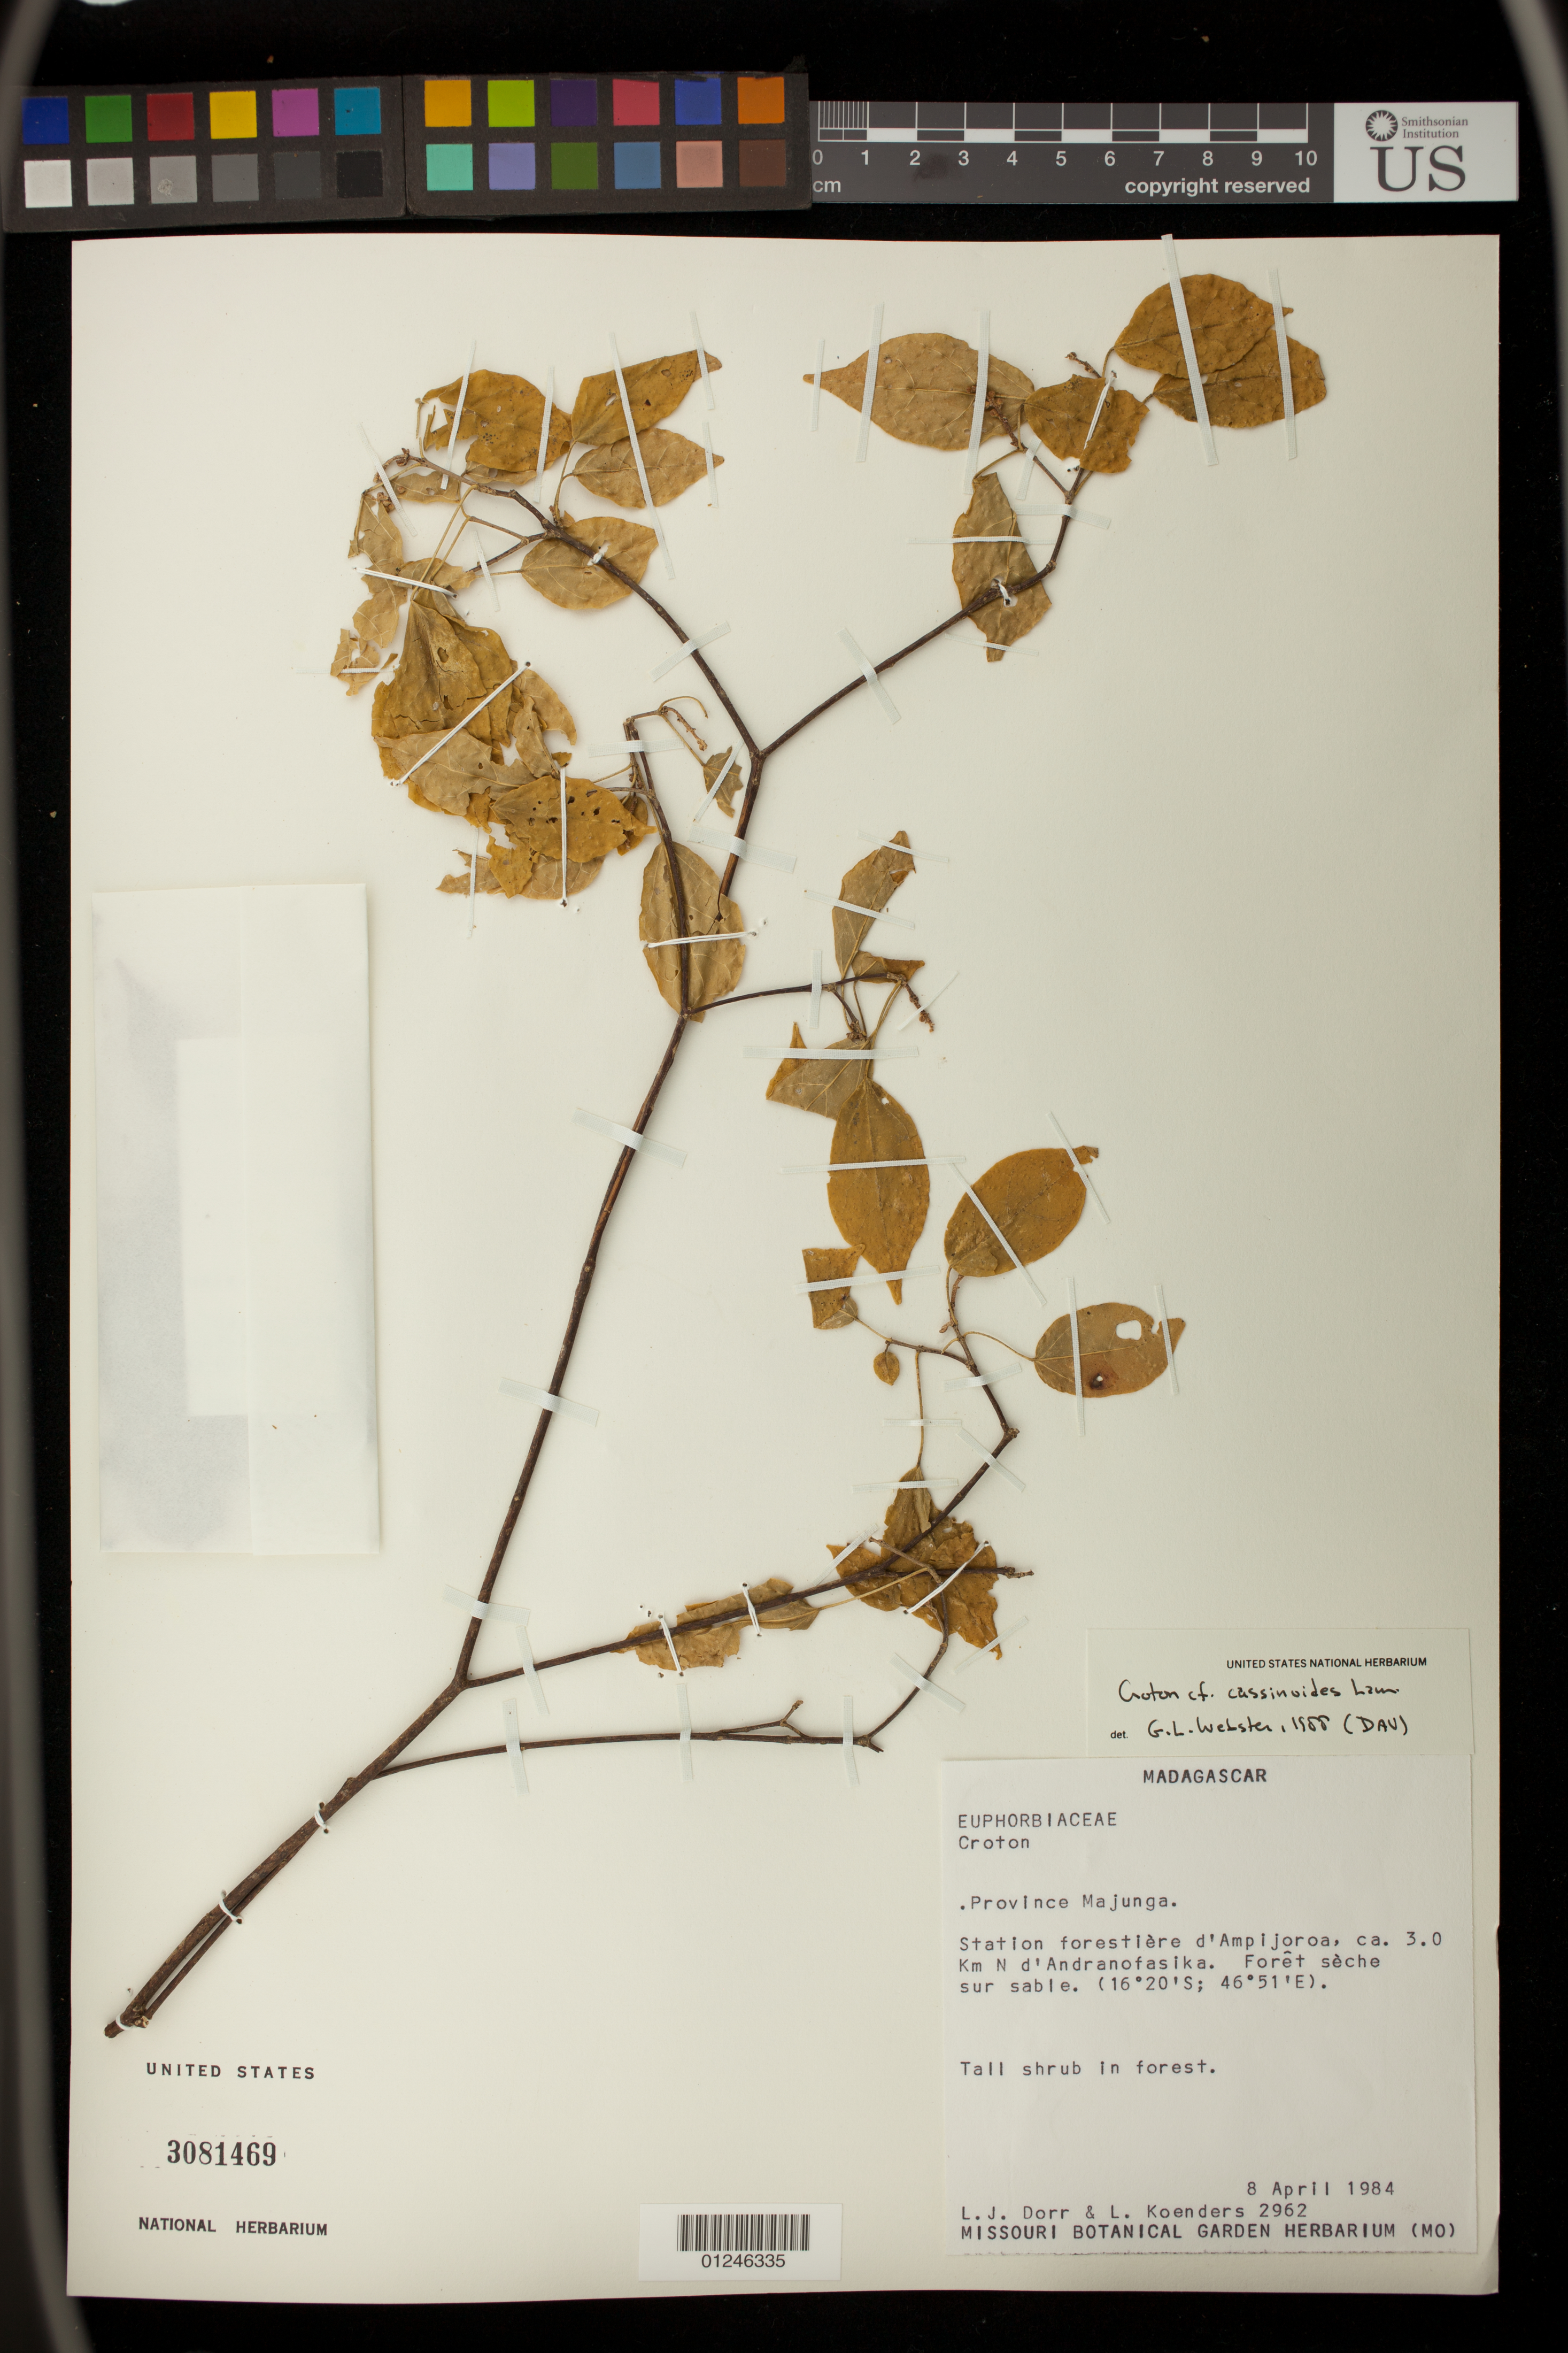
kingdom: Plantae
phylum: Tracheophyta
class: Magnoliopsida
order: Malpighiales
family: Euphorbiaceae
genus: Croton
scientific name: Croton menabeensis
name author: Leandri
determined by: Berry, P. E., (WIS), University of Wisconsin - Madison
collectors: L. J. Dorr & L. Koenders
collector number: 2962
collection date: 1984-04-08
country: Madagascar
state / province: Boeny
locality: Province Majunga, Station forestière d'Ampijoroa, ca. 3.0 km N d'Andranofaskika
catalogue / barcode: US 3081469